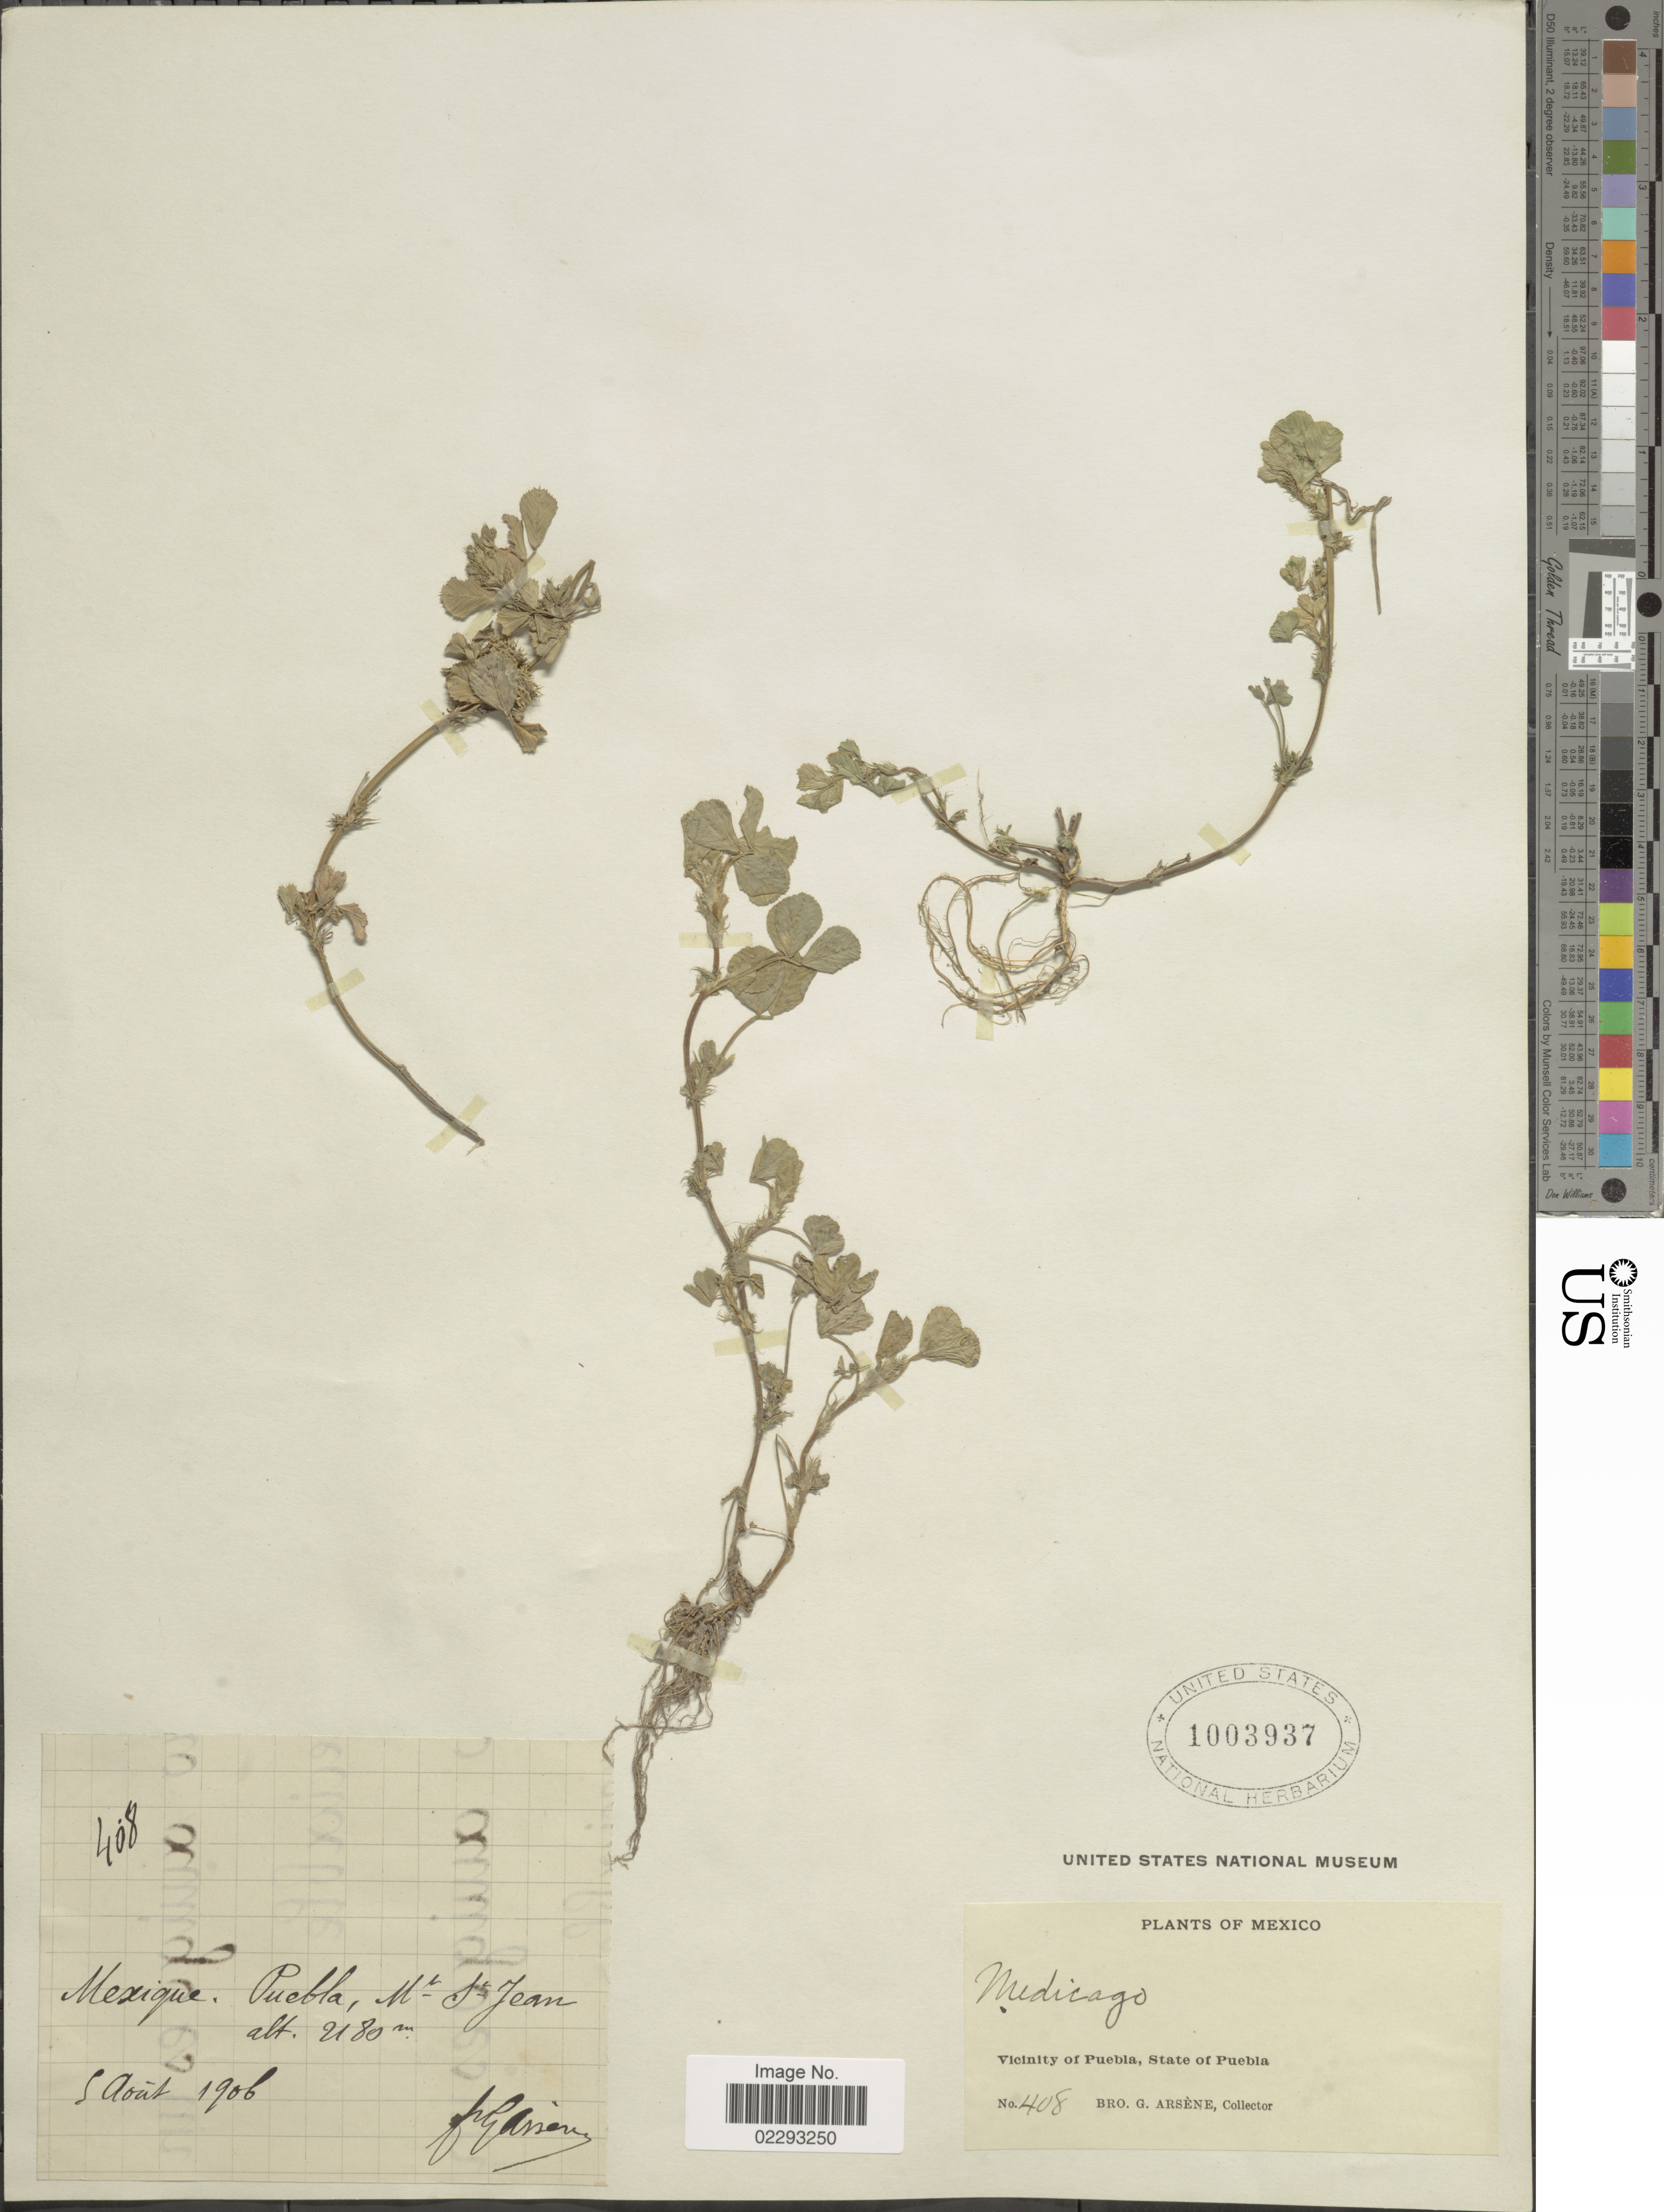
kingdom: Plantae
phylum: Tracheophyta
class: Magnoliopsida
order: Fabales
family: Fabaceae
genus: Medicago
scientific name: Medicago polymorpha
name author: L.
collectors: Bro. G. Arsène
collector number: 408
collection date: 1906-08-05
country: Mexico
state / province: Puebla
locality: Mt. St. Jean - Vicinity of Puebla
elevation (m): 2180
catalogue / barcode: US 1003937